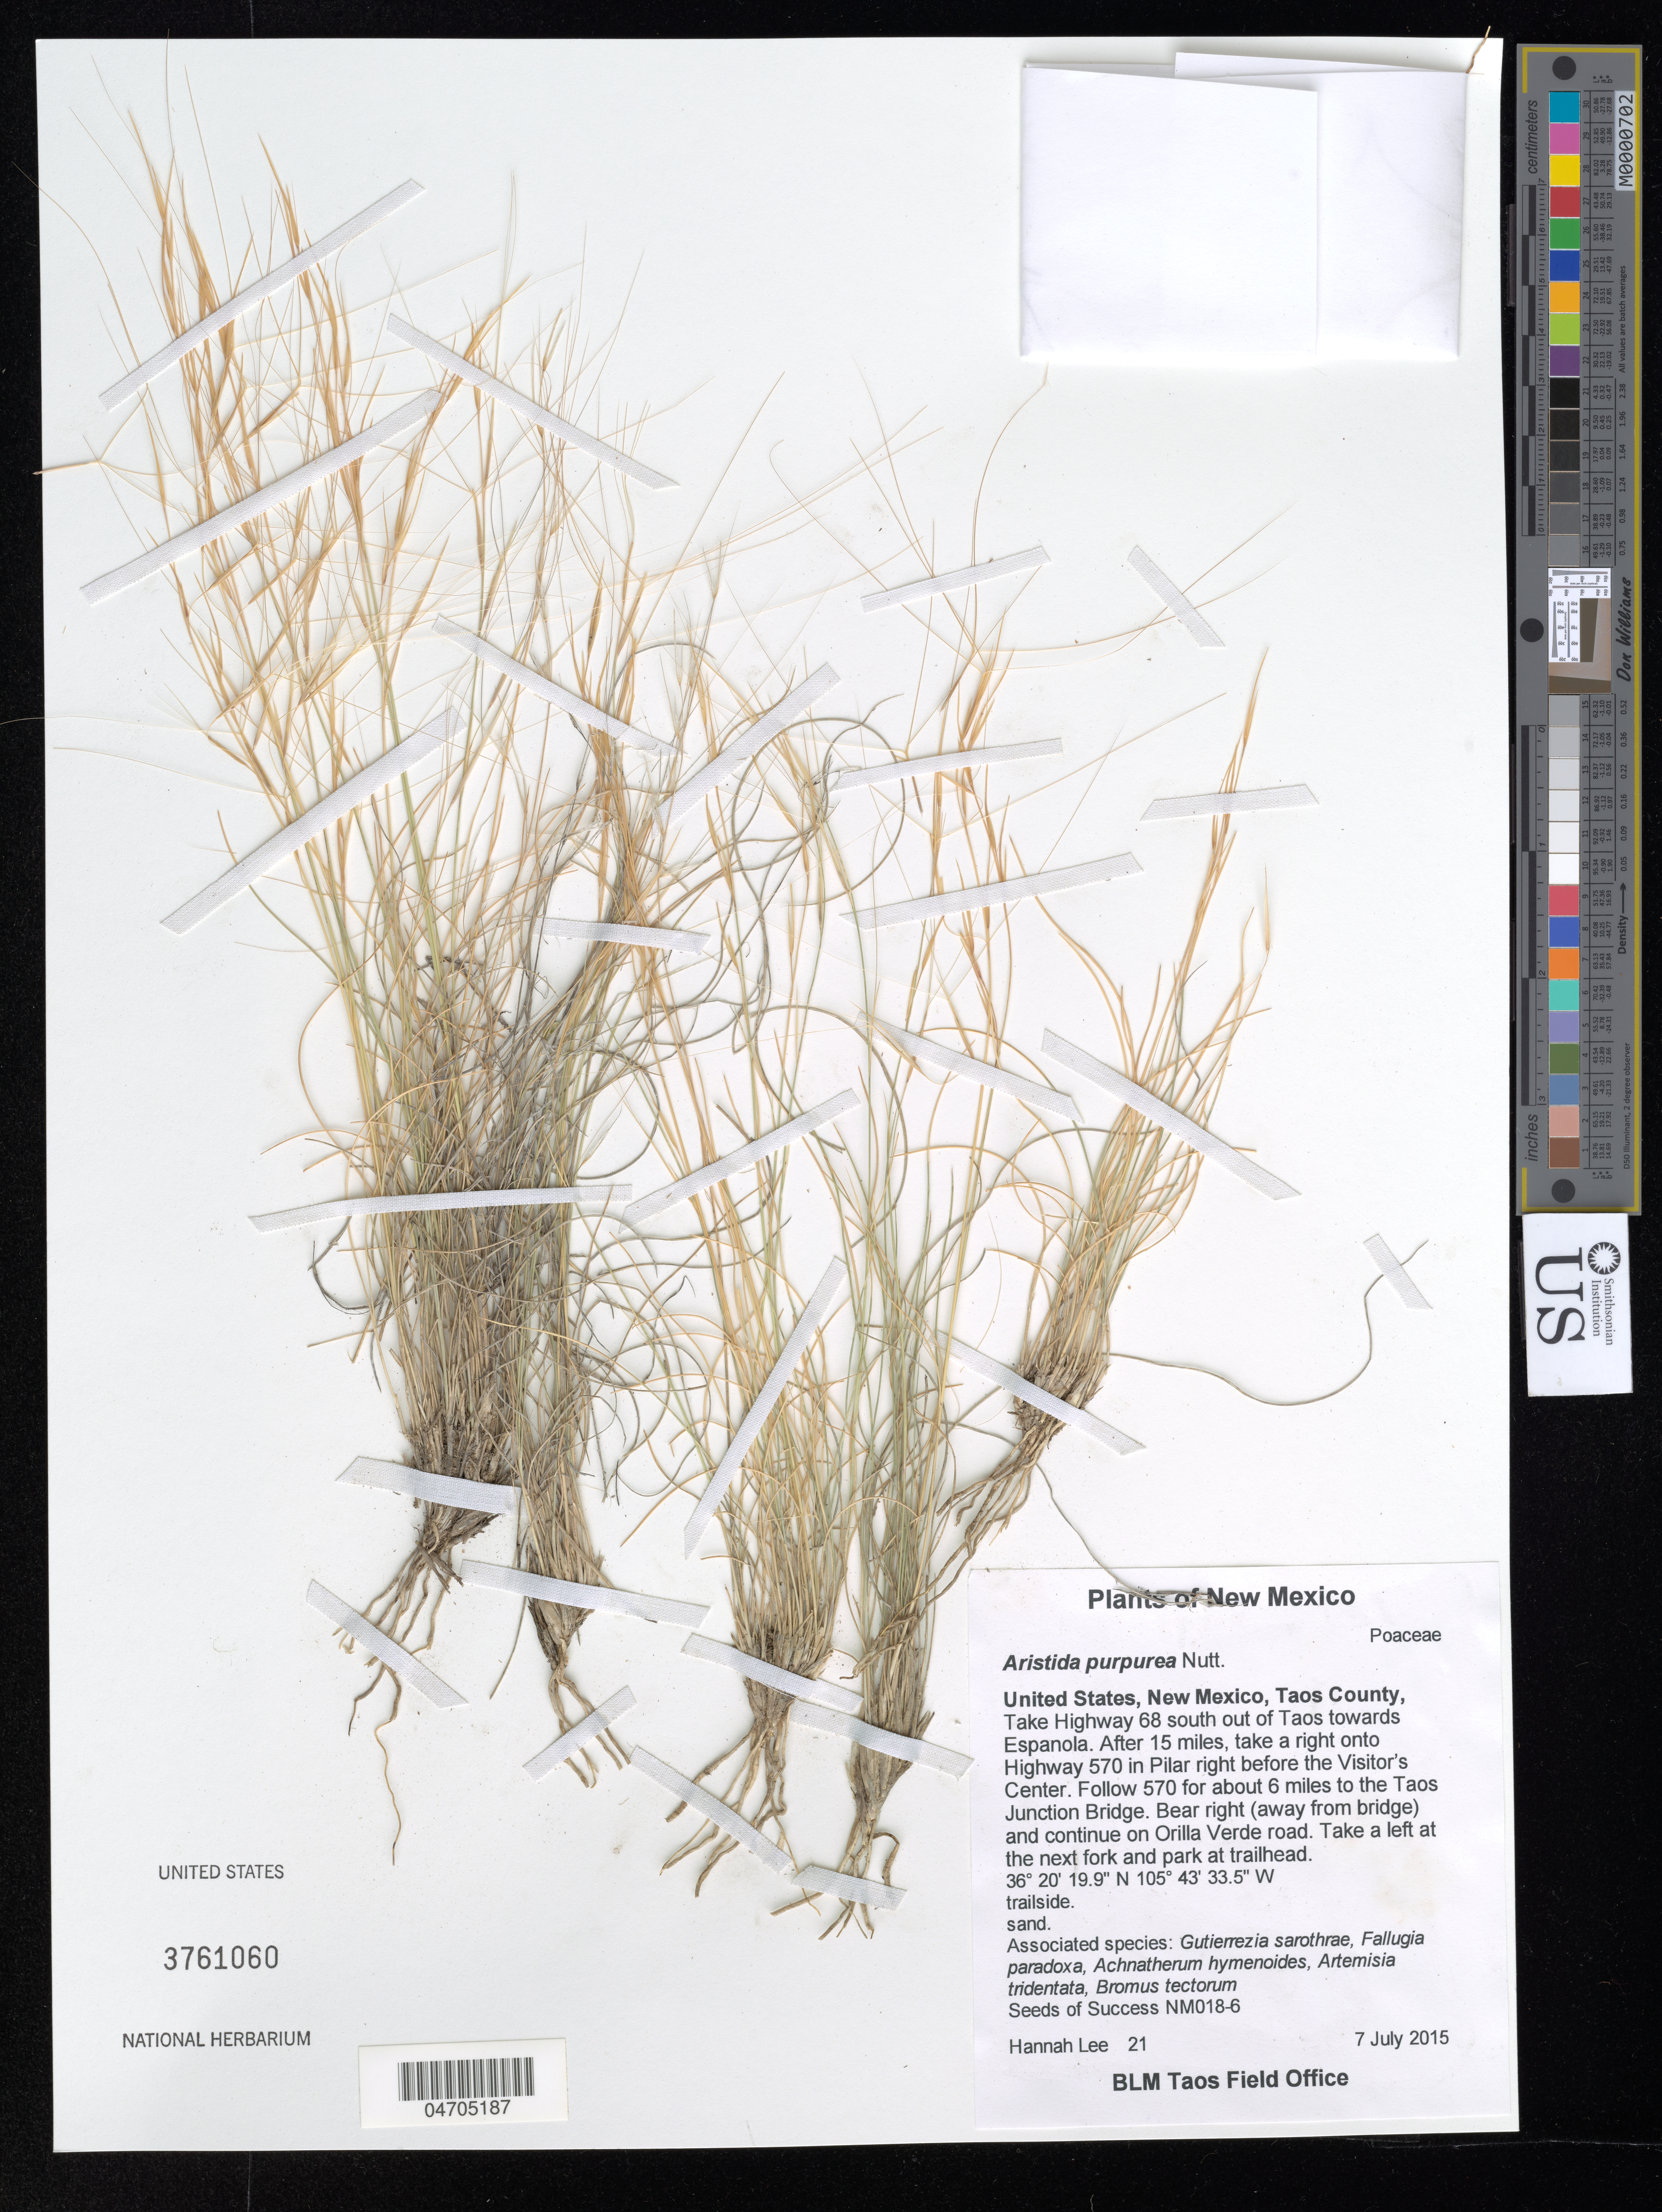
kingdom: Plantae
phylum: Tracheophyta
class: Liliopsida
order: Poales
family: Poaceae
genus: Aristida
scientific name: Aristida purpurea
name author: Nutt.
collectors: H. Lee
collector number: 21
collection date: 2015-07-07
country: United States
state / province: New Mexico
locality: Taos County, Take Highway 68 south out of Taos towards Espanola. After 15 miles, take a right onto Highway 570 in Pilar right before the Visitor's Center. Follow 570 for about 6 miles to the Taos Junction Bridge. Bear right (away from bridge) and continue on Orilla Verde road. Take a left at the next fork and park at trailhead.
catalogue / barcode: US 3761060